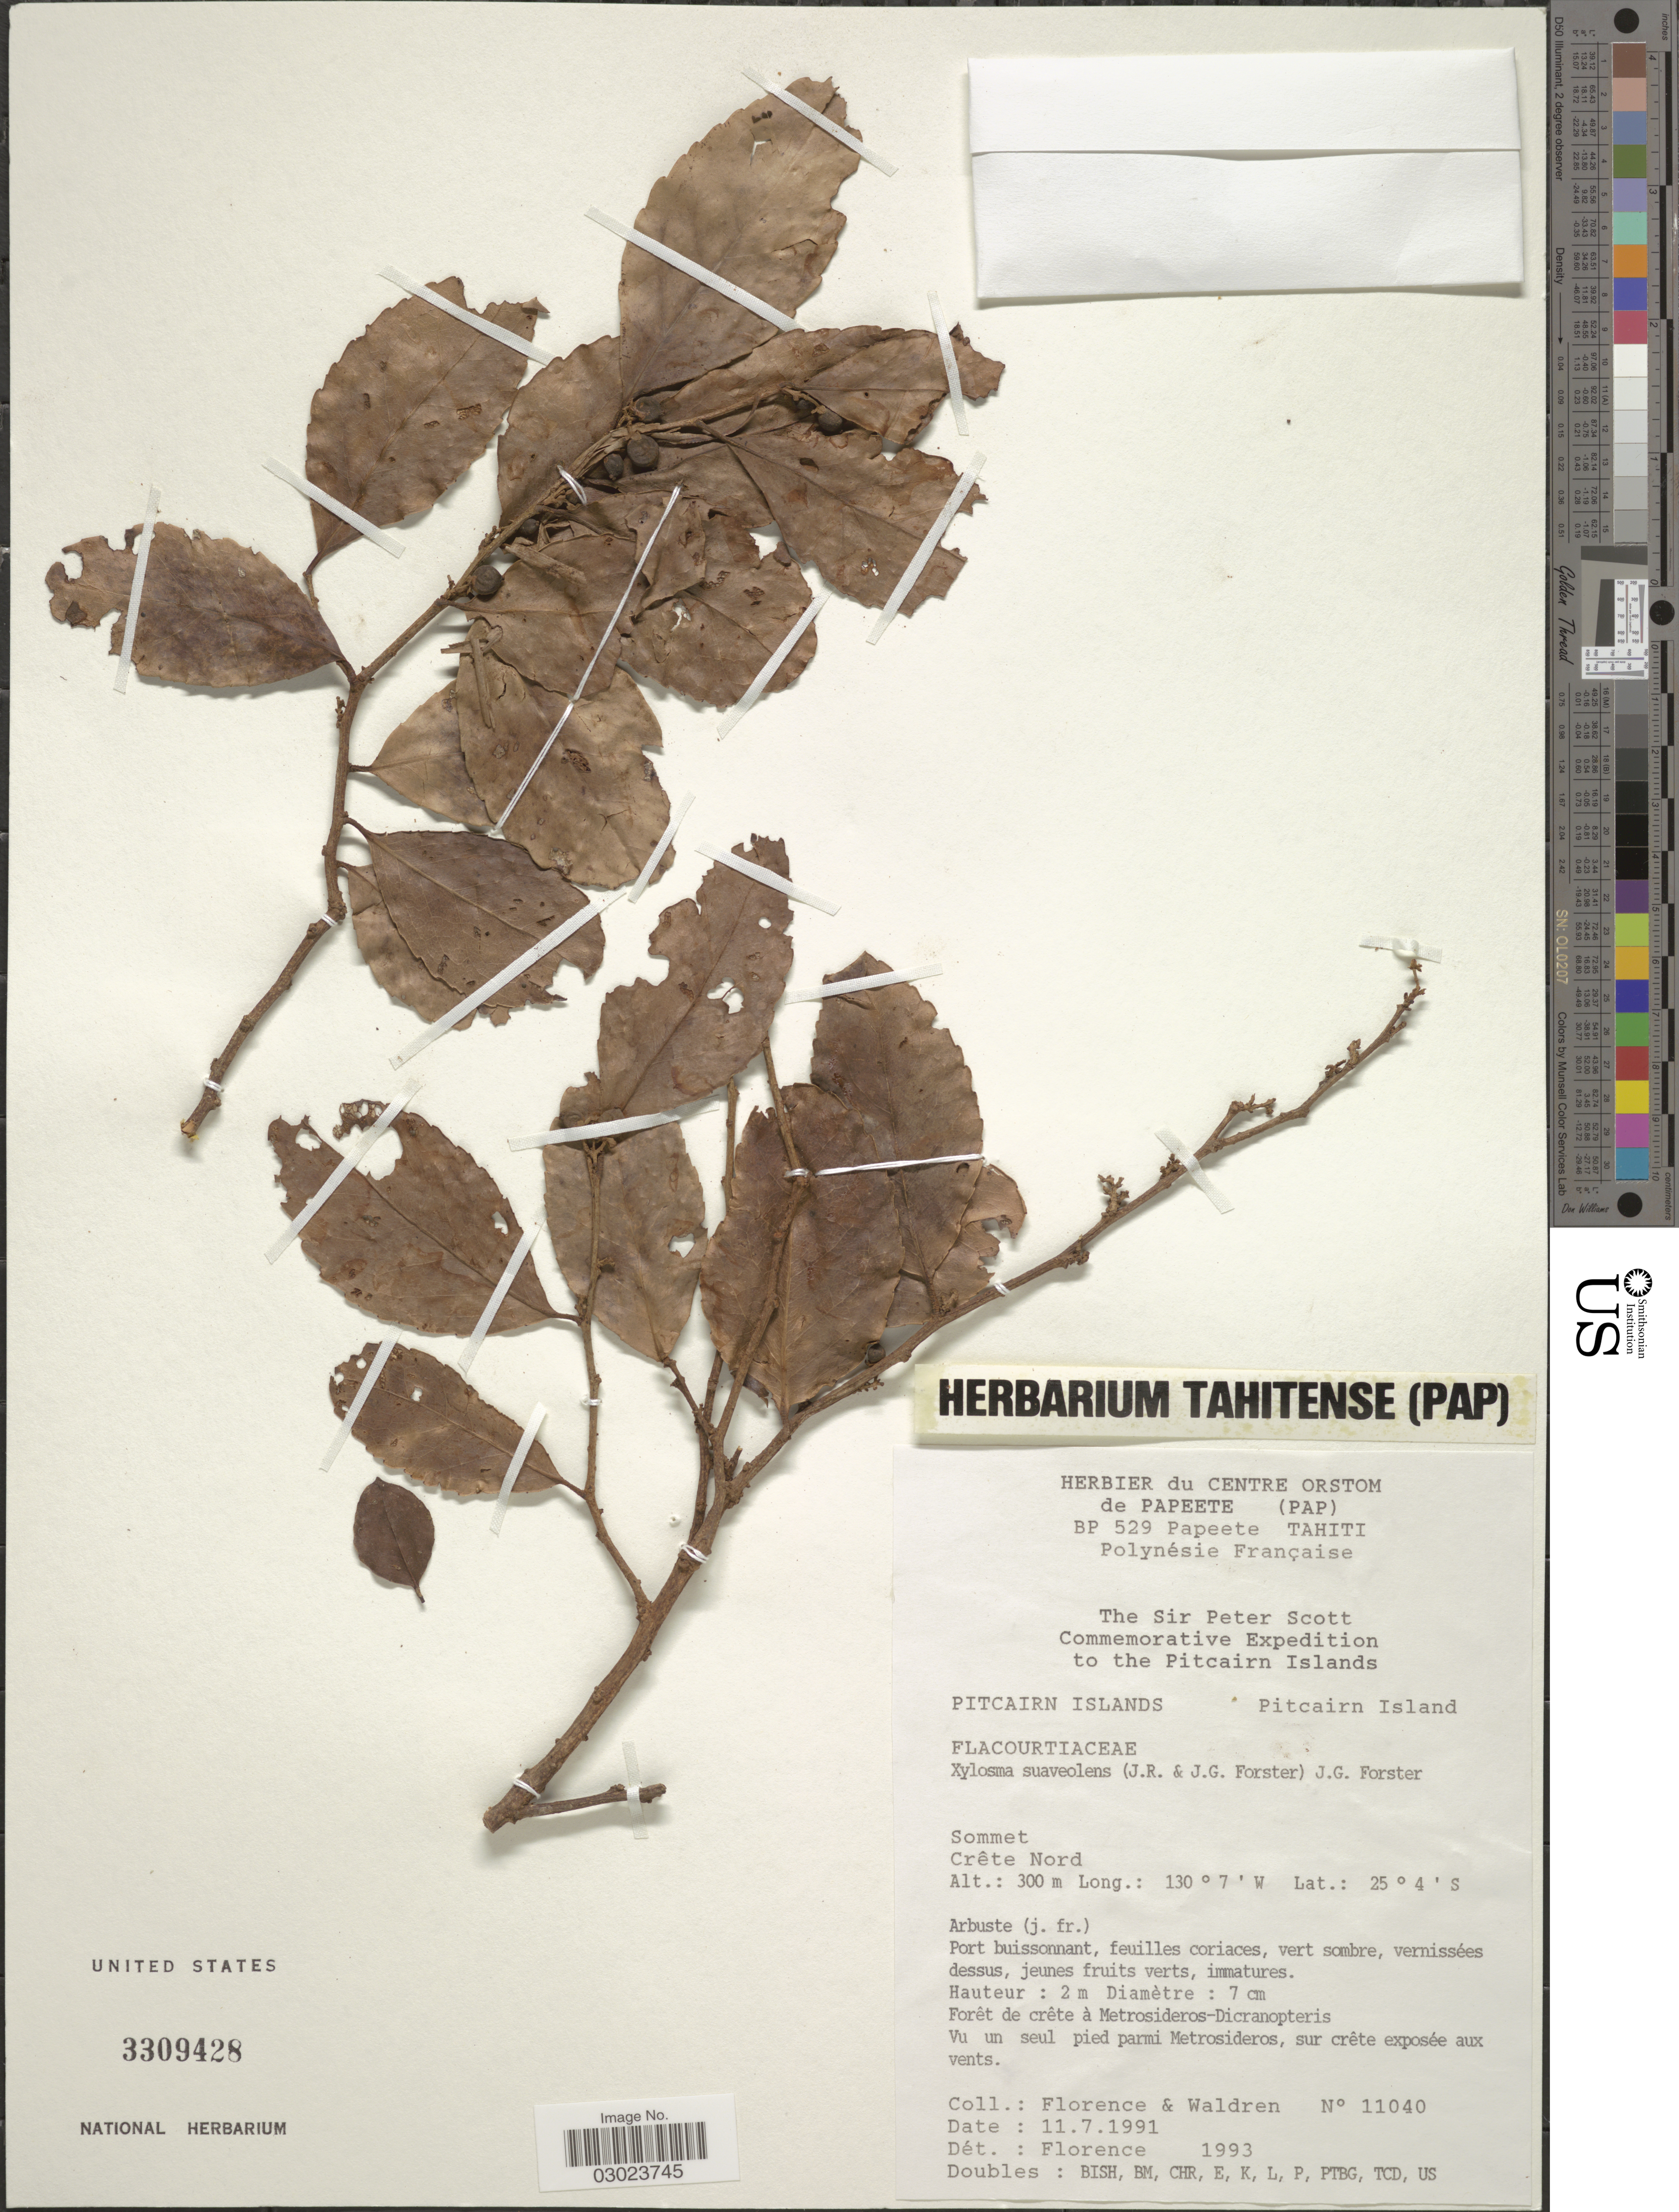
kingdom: Plantae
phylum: Tracheophyta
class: Magnoliopsida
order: Malpighiales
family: Salicaceae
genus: Xylosma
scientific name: Xylosma suaveolens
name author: G. Forst.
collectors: -. Florence & Waldren, --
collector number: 11040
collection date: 1991-07-11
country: Pitcairn Islands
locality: Pitcairn Islands. Pitcairn Island. Sommet Crête Nord.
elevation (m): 300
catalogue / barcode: US 3309428